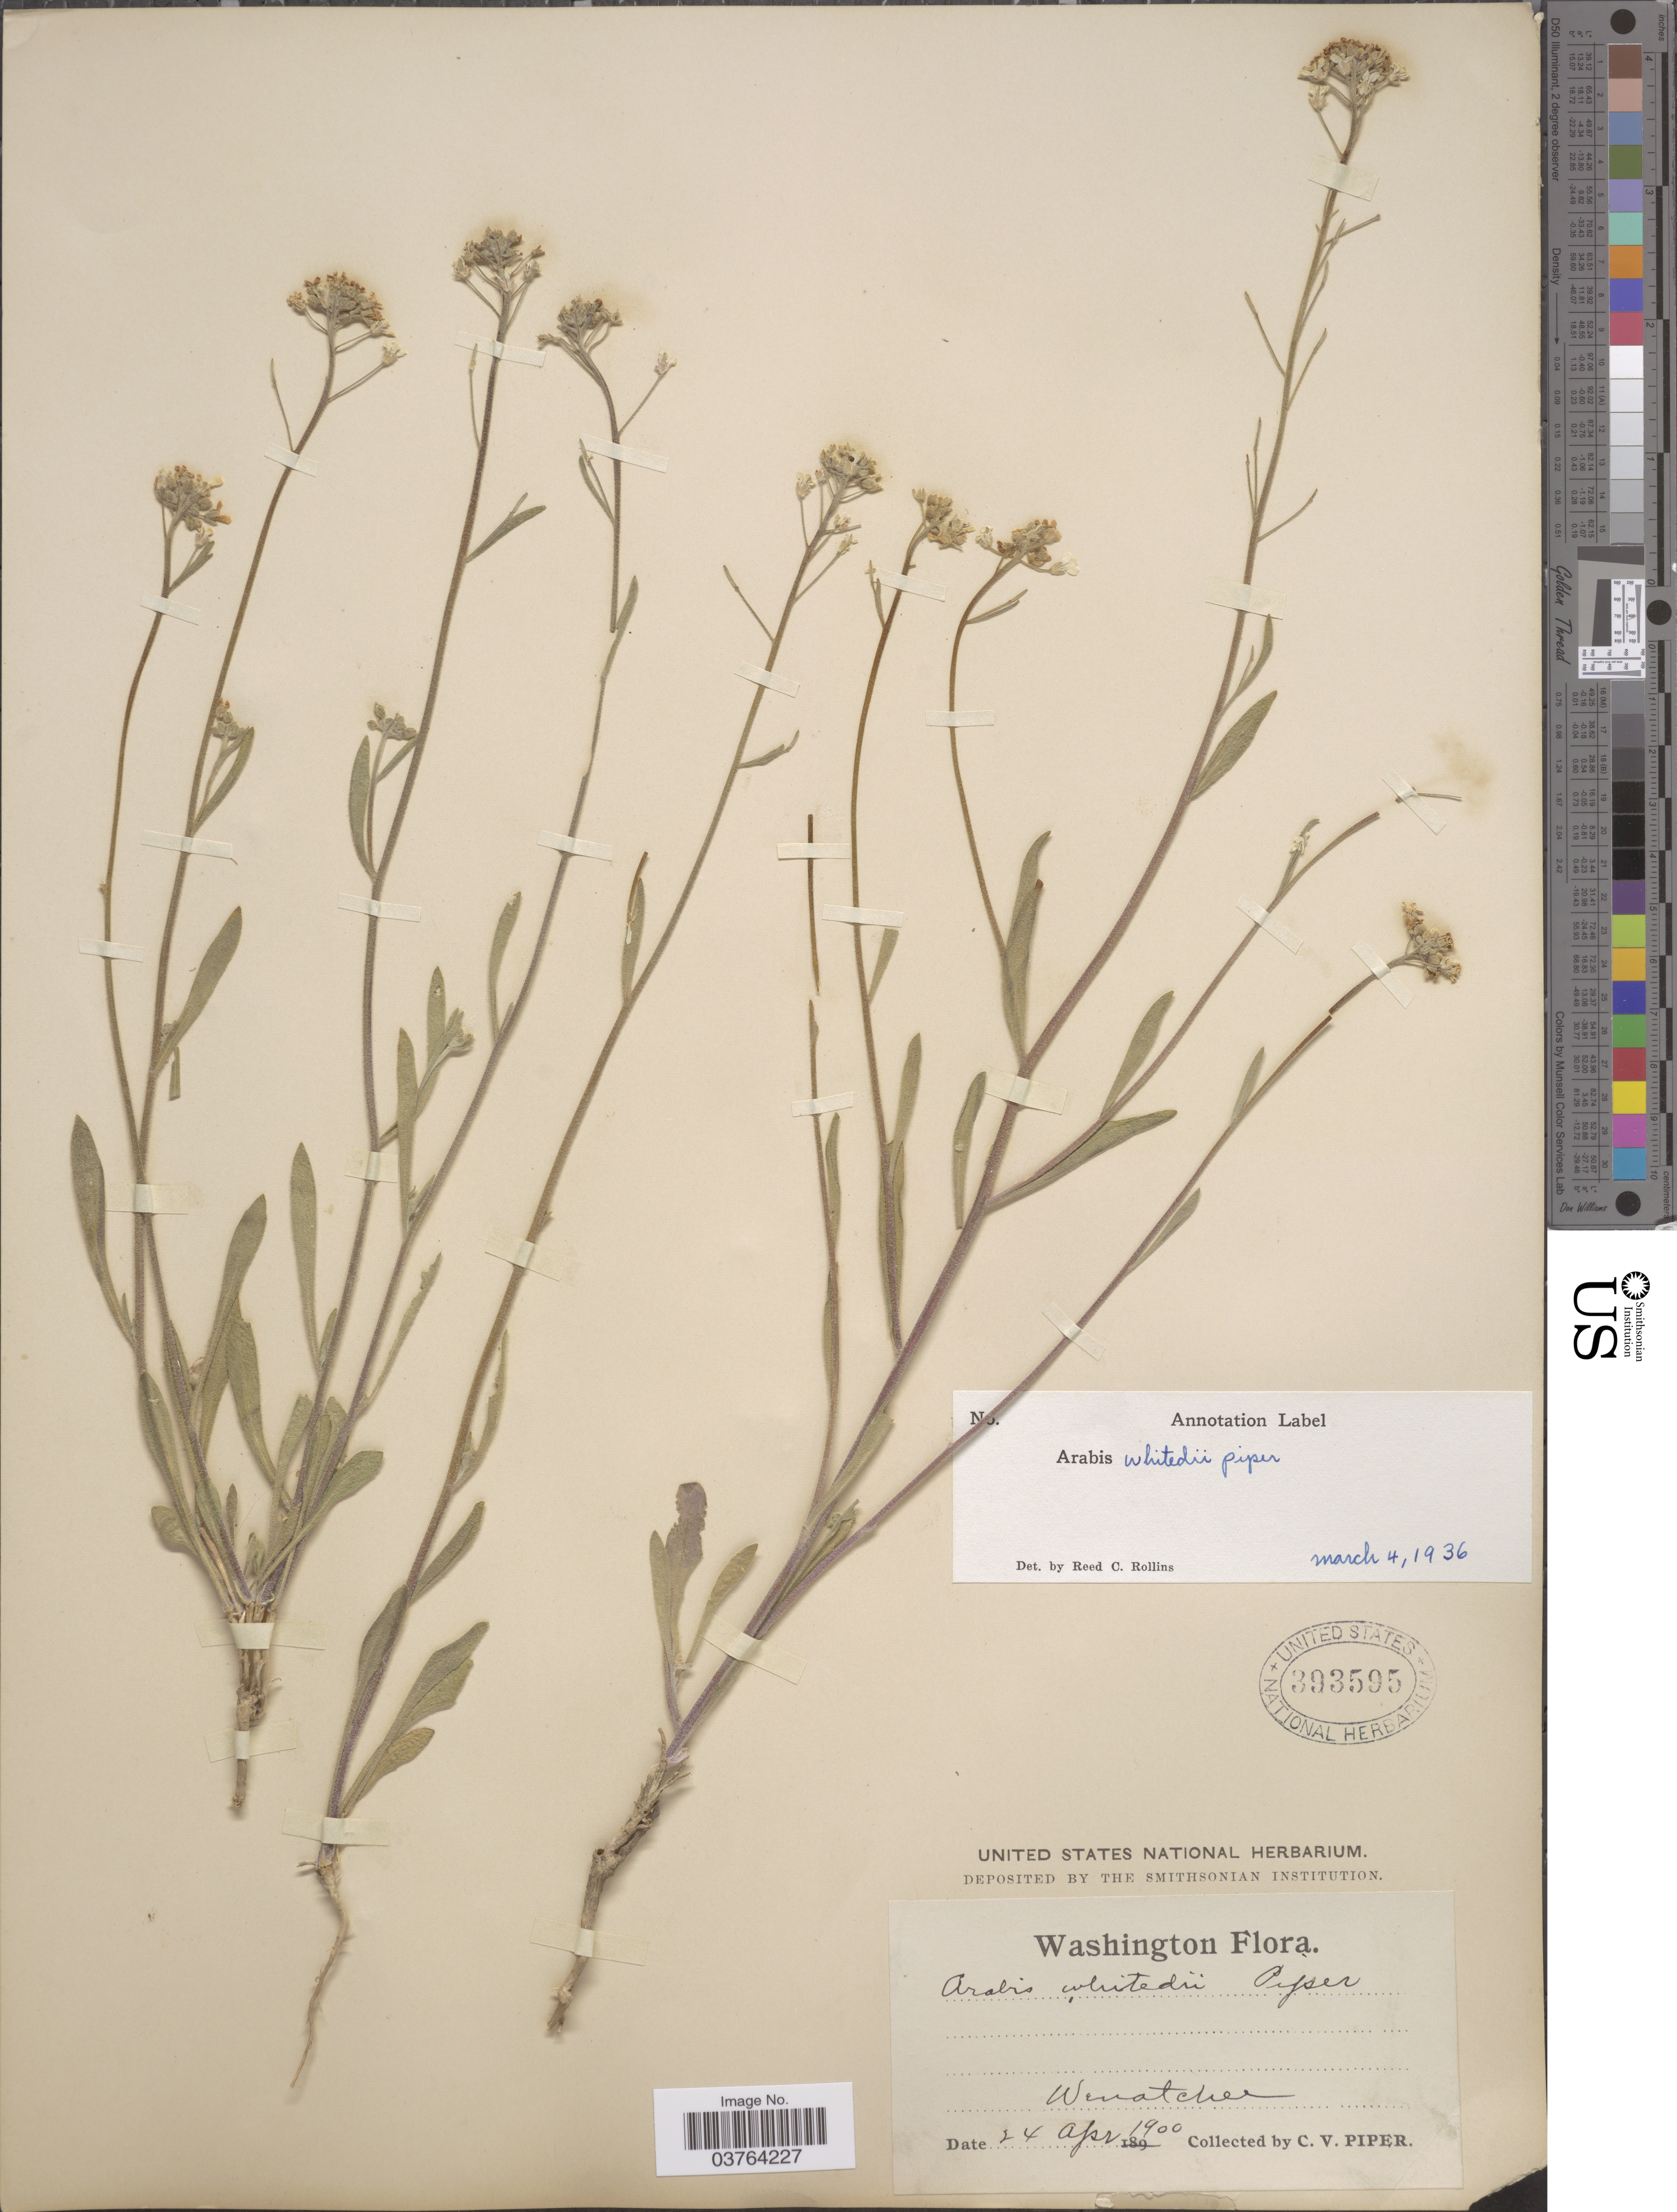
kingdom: Plantae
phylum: Tracheophyta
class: Magnoliopsida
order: Brassicales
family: Brassicaceae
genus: Halimolobos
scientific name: Halimolobos whitedii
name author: (Piper) Rollins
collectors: C. V. Piper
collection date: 1900-04-24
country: United States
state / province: Washington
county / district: Chelan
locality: Wenatchee.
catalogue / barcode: US 393595